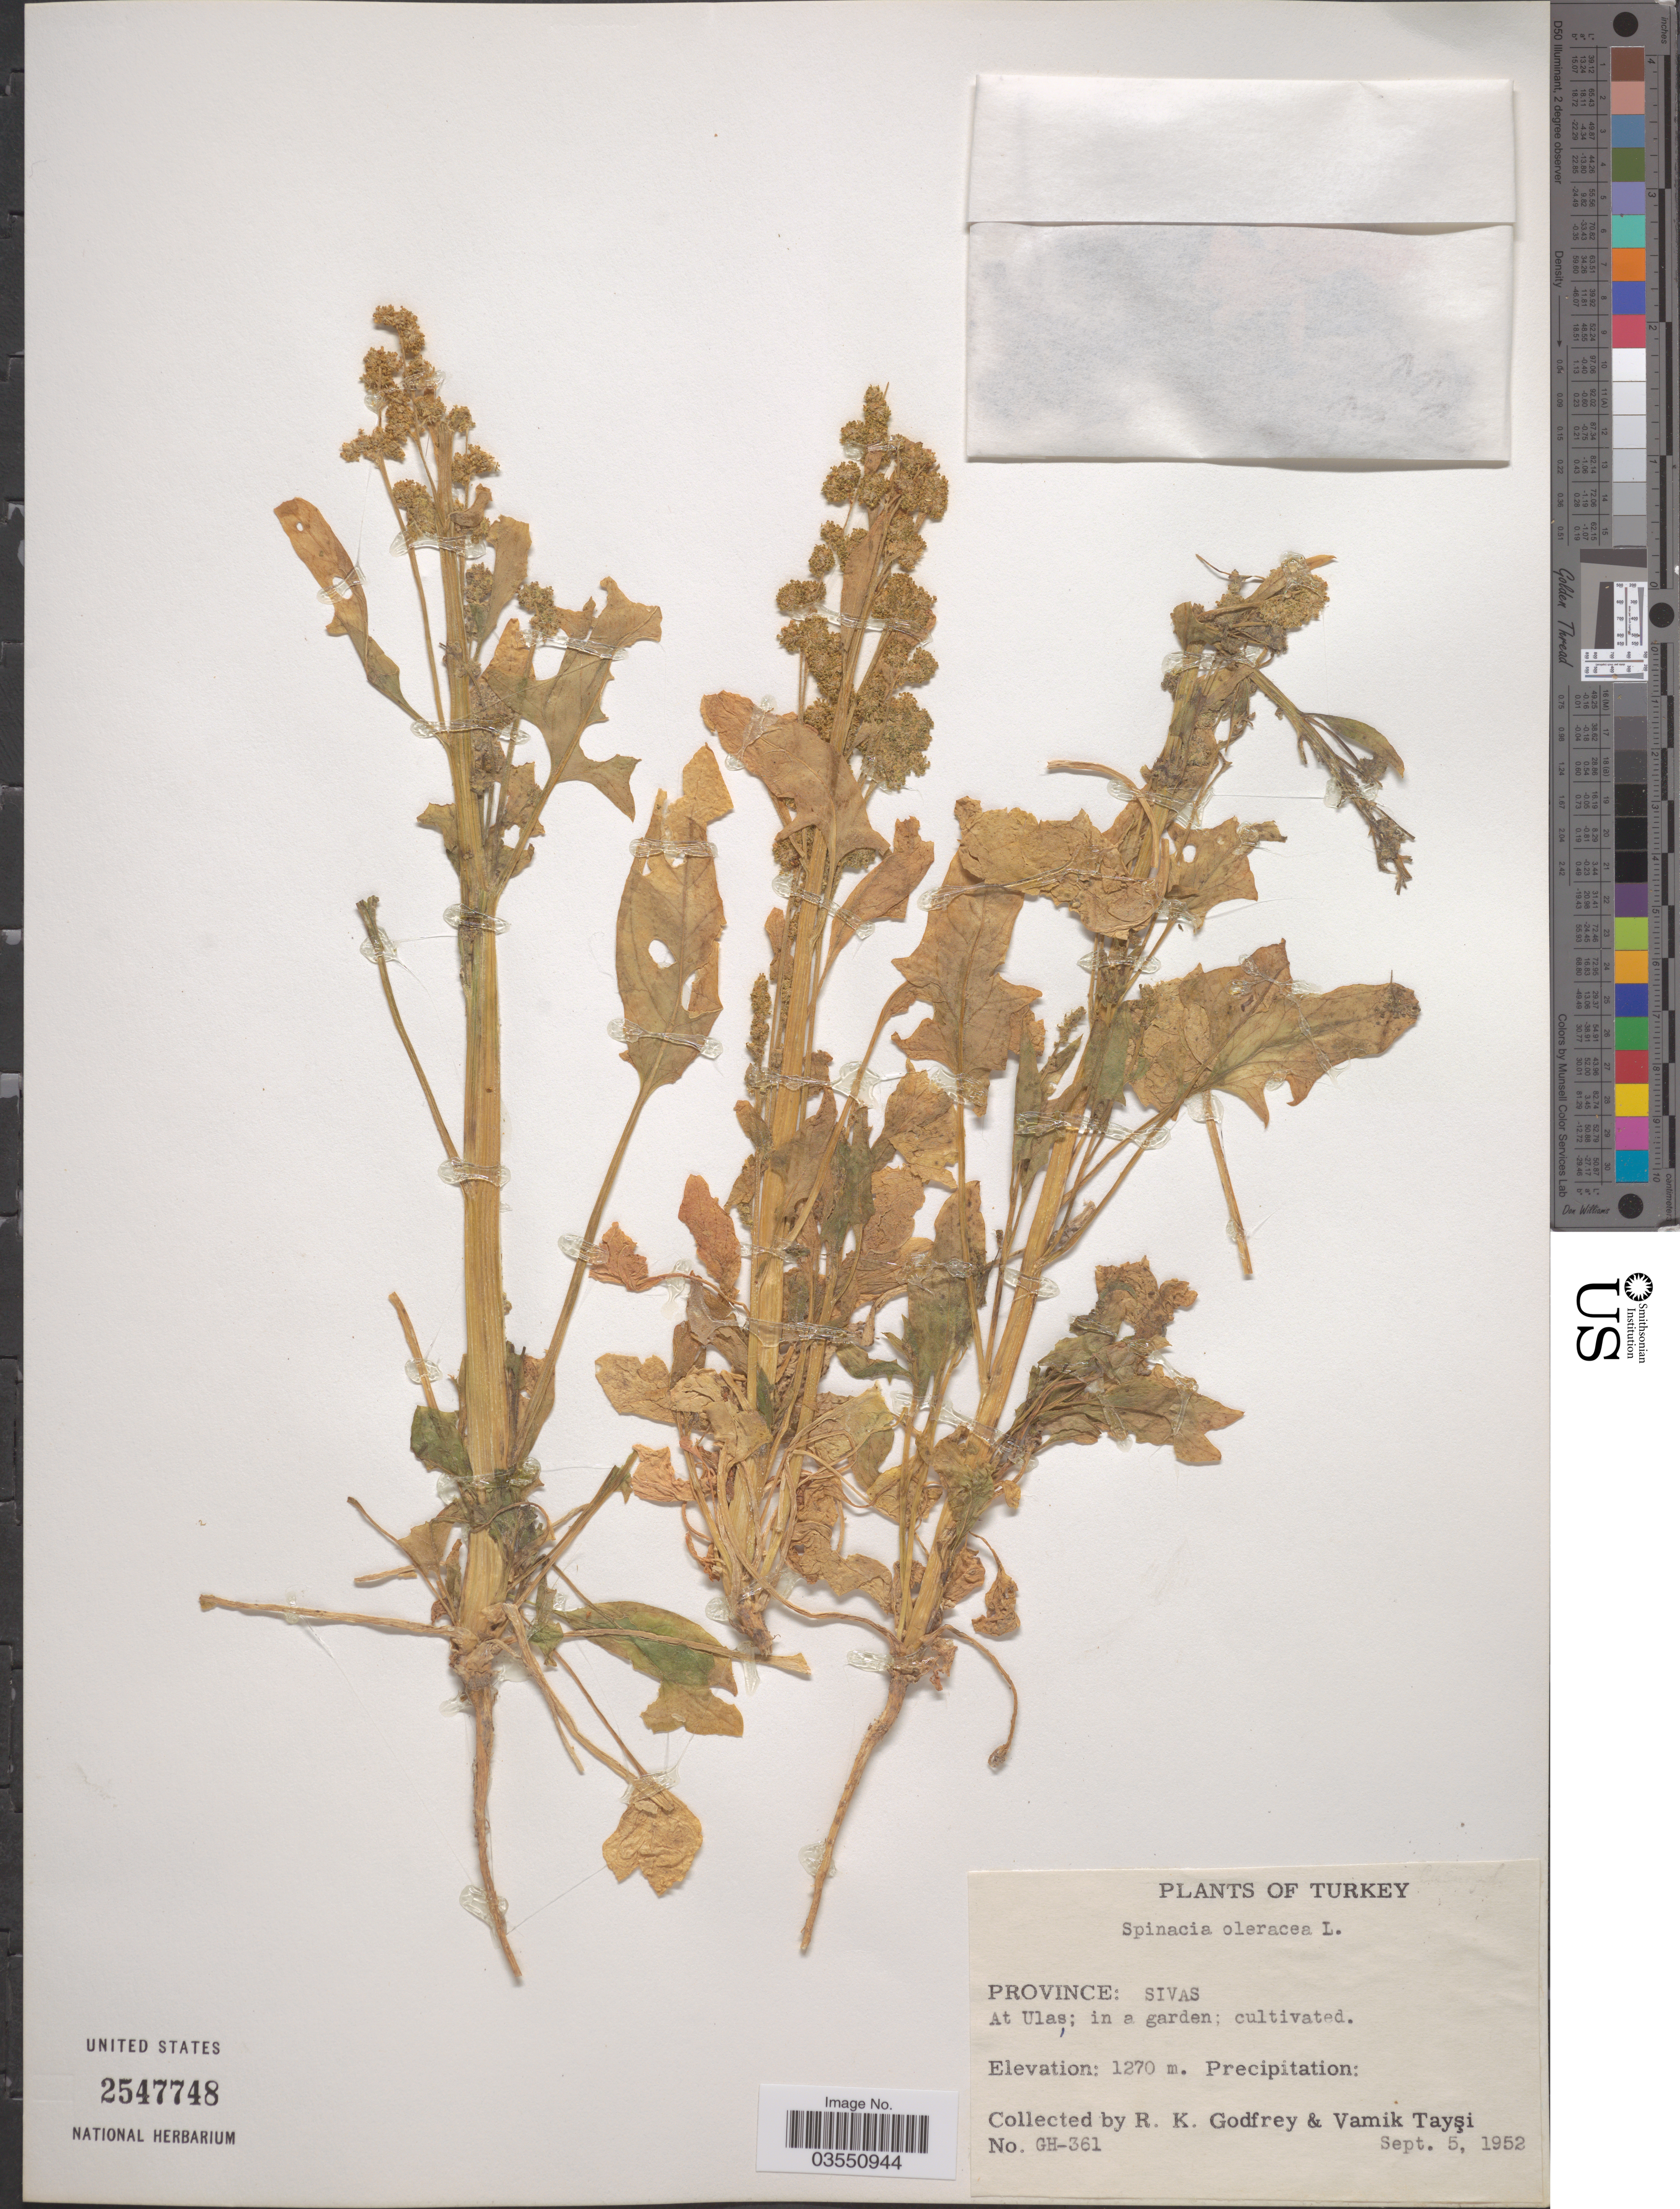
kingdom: Plantae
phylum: Tracheophyta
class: Magnoliopsida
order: Caryophyllales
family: Amaranthaceae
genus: Spinacia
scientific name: Spinacia oleracea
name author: L.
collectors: R. K. Godfrey & V. Taysi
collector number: GH-361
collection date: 1952-09-05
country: Turkey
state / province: Sivas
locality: At Ulas.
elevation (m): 1270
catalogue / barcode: US 2547748